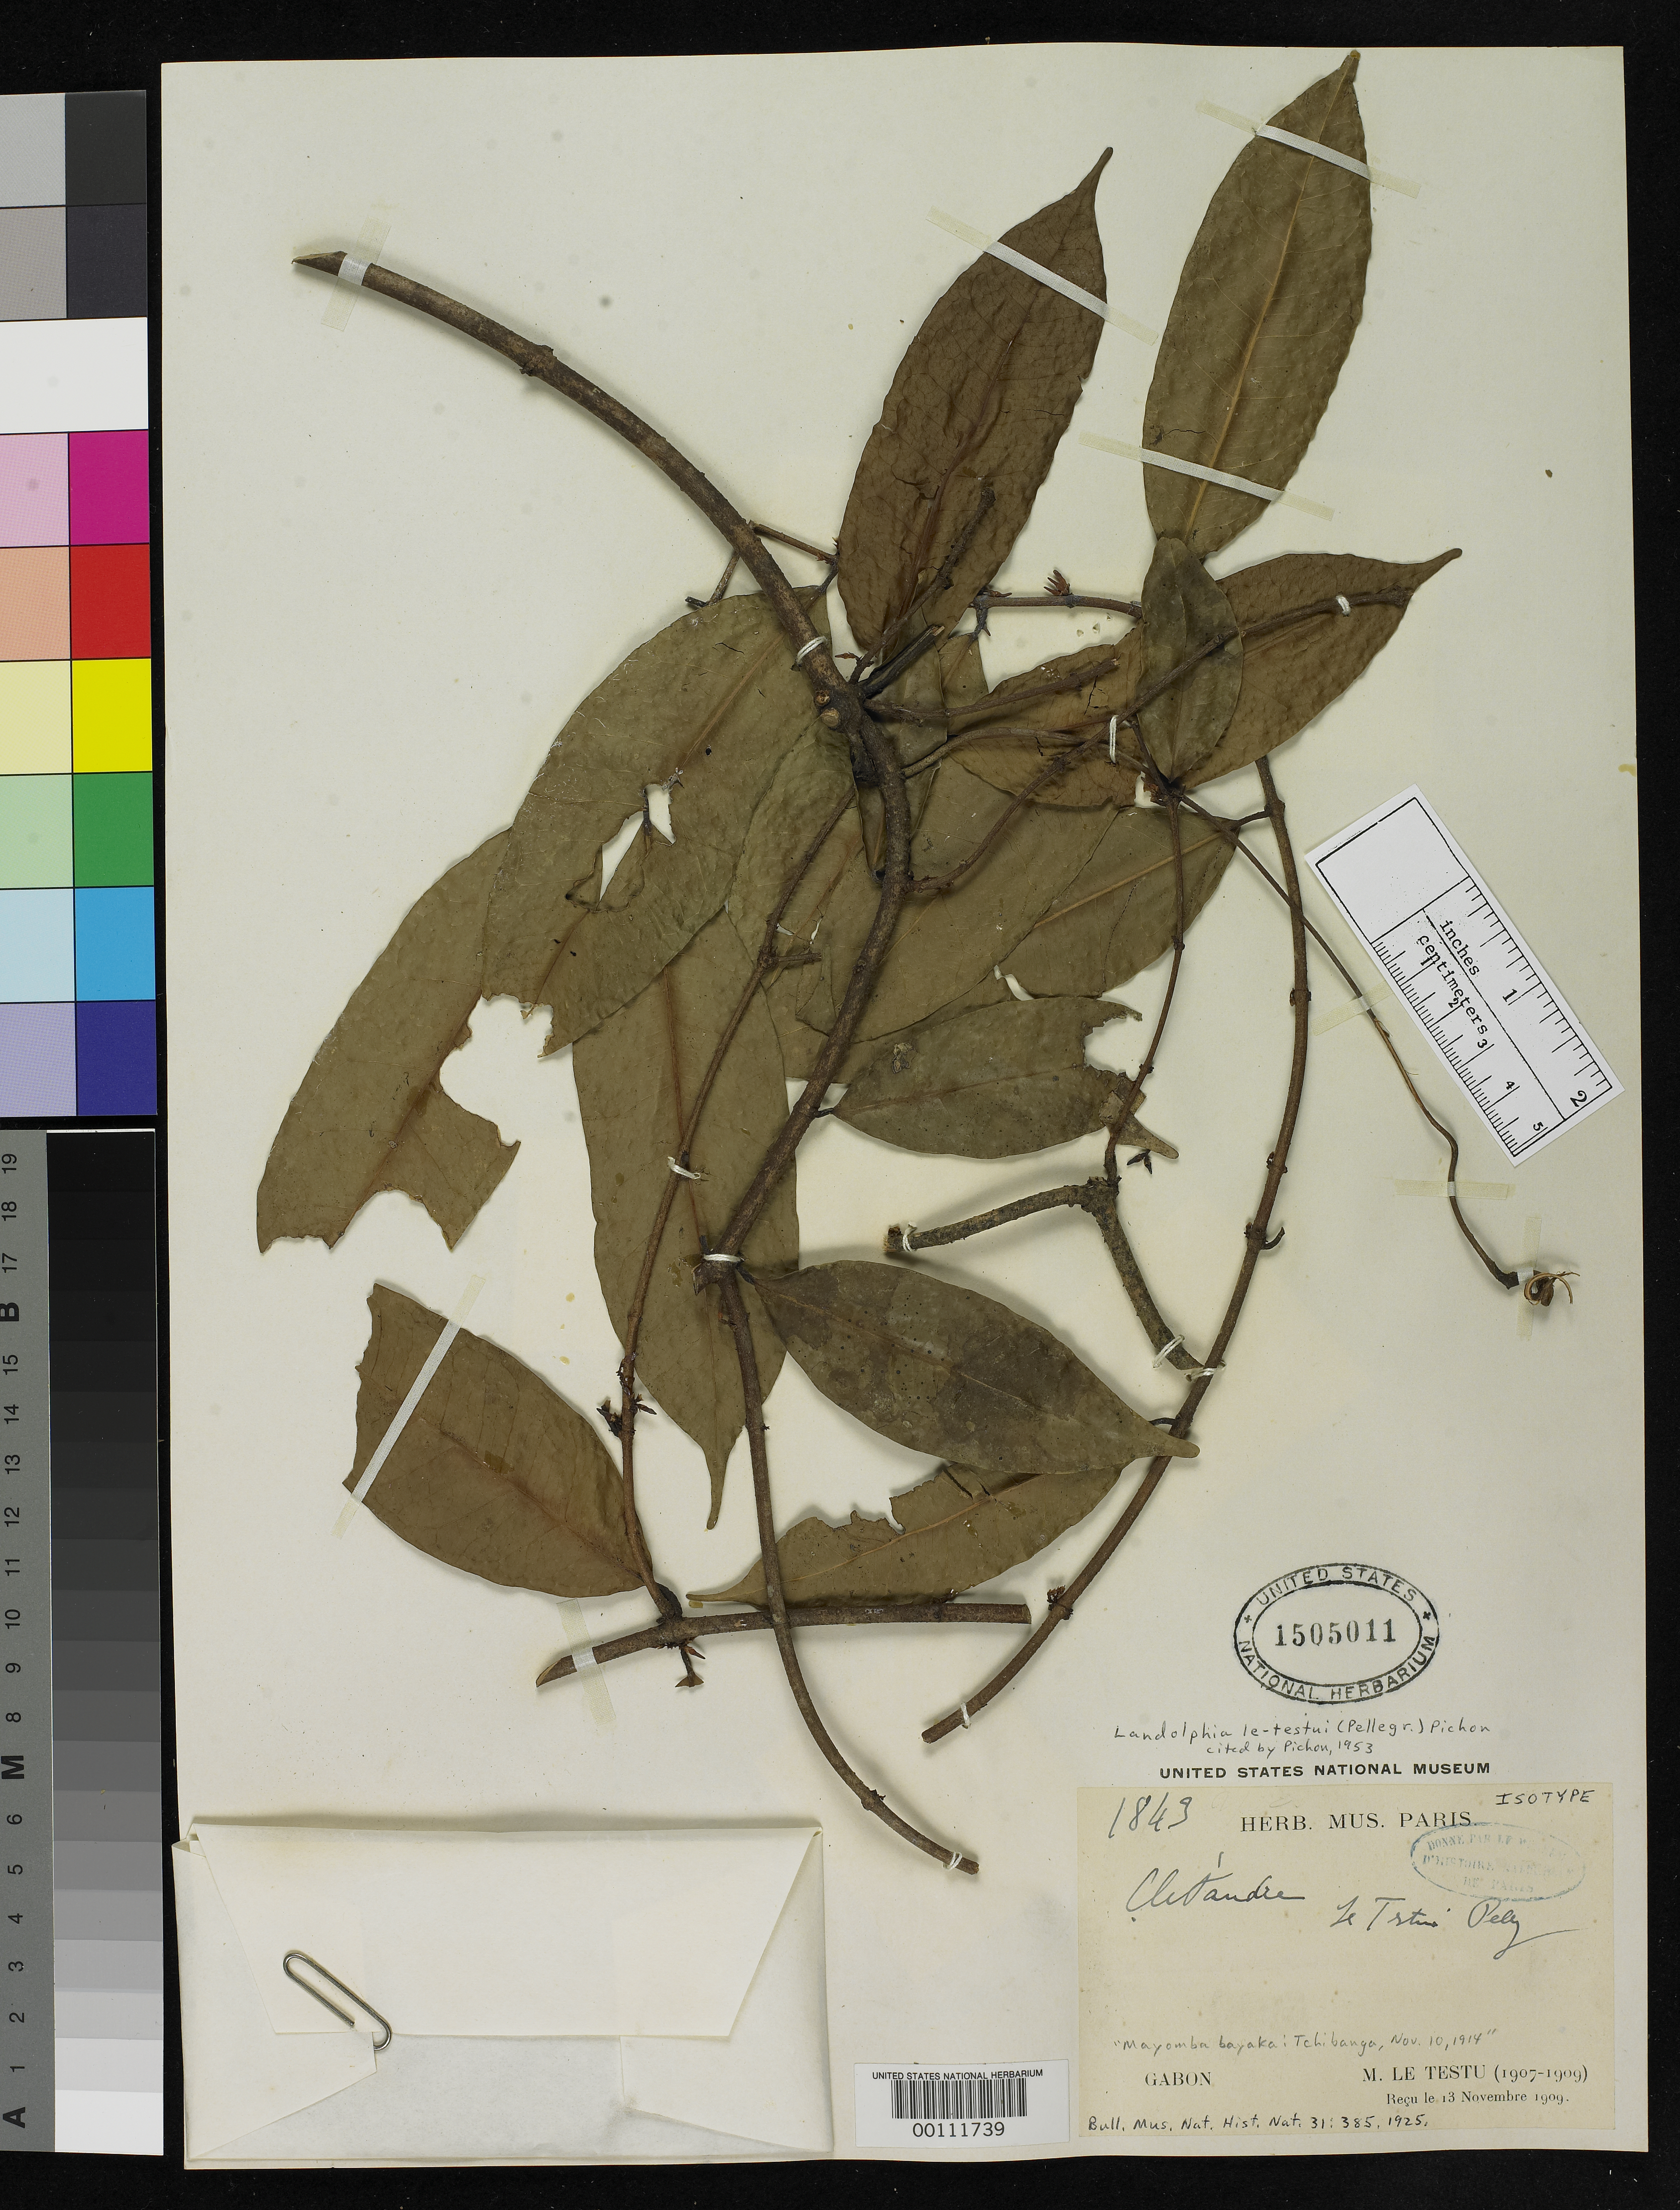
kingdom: Plantae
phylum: Tracheophyta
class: Magnoliopsida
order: Gentianales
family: Apocynaceae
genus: Clitandra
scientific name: Clitandra le-testui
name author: Pellegr.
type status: Isotype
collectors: G. Le Testu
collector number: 1843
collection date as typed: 10 Nov 1914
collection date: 1914-11-10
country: Gabon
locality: Mayomba Bayakai Tchibanga.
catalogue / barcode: US 1505011